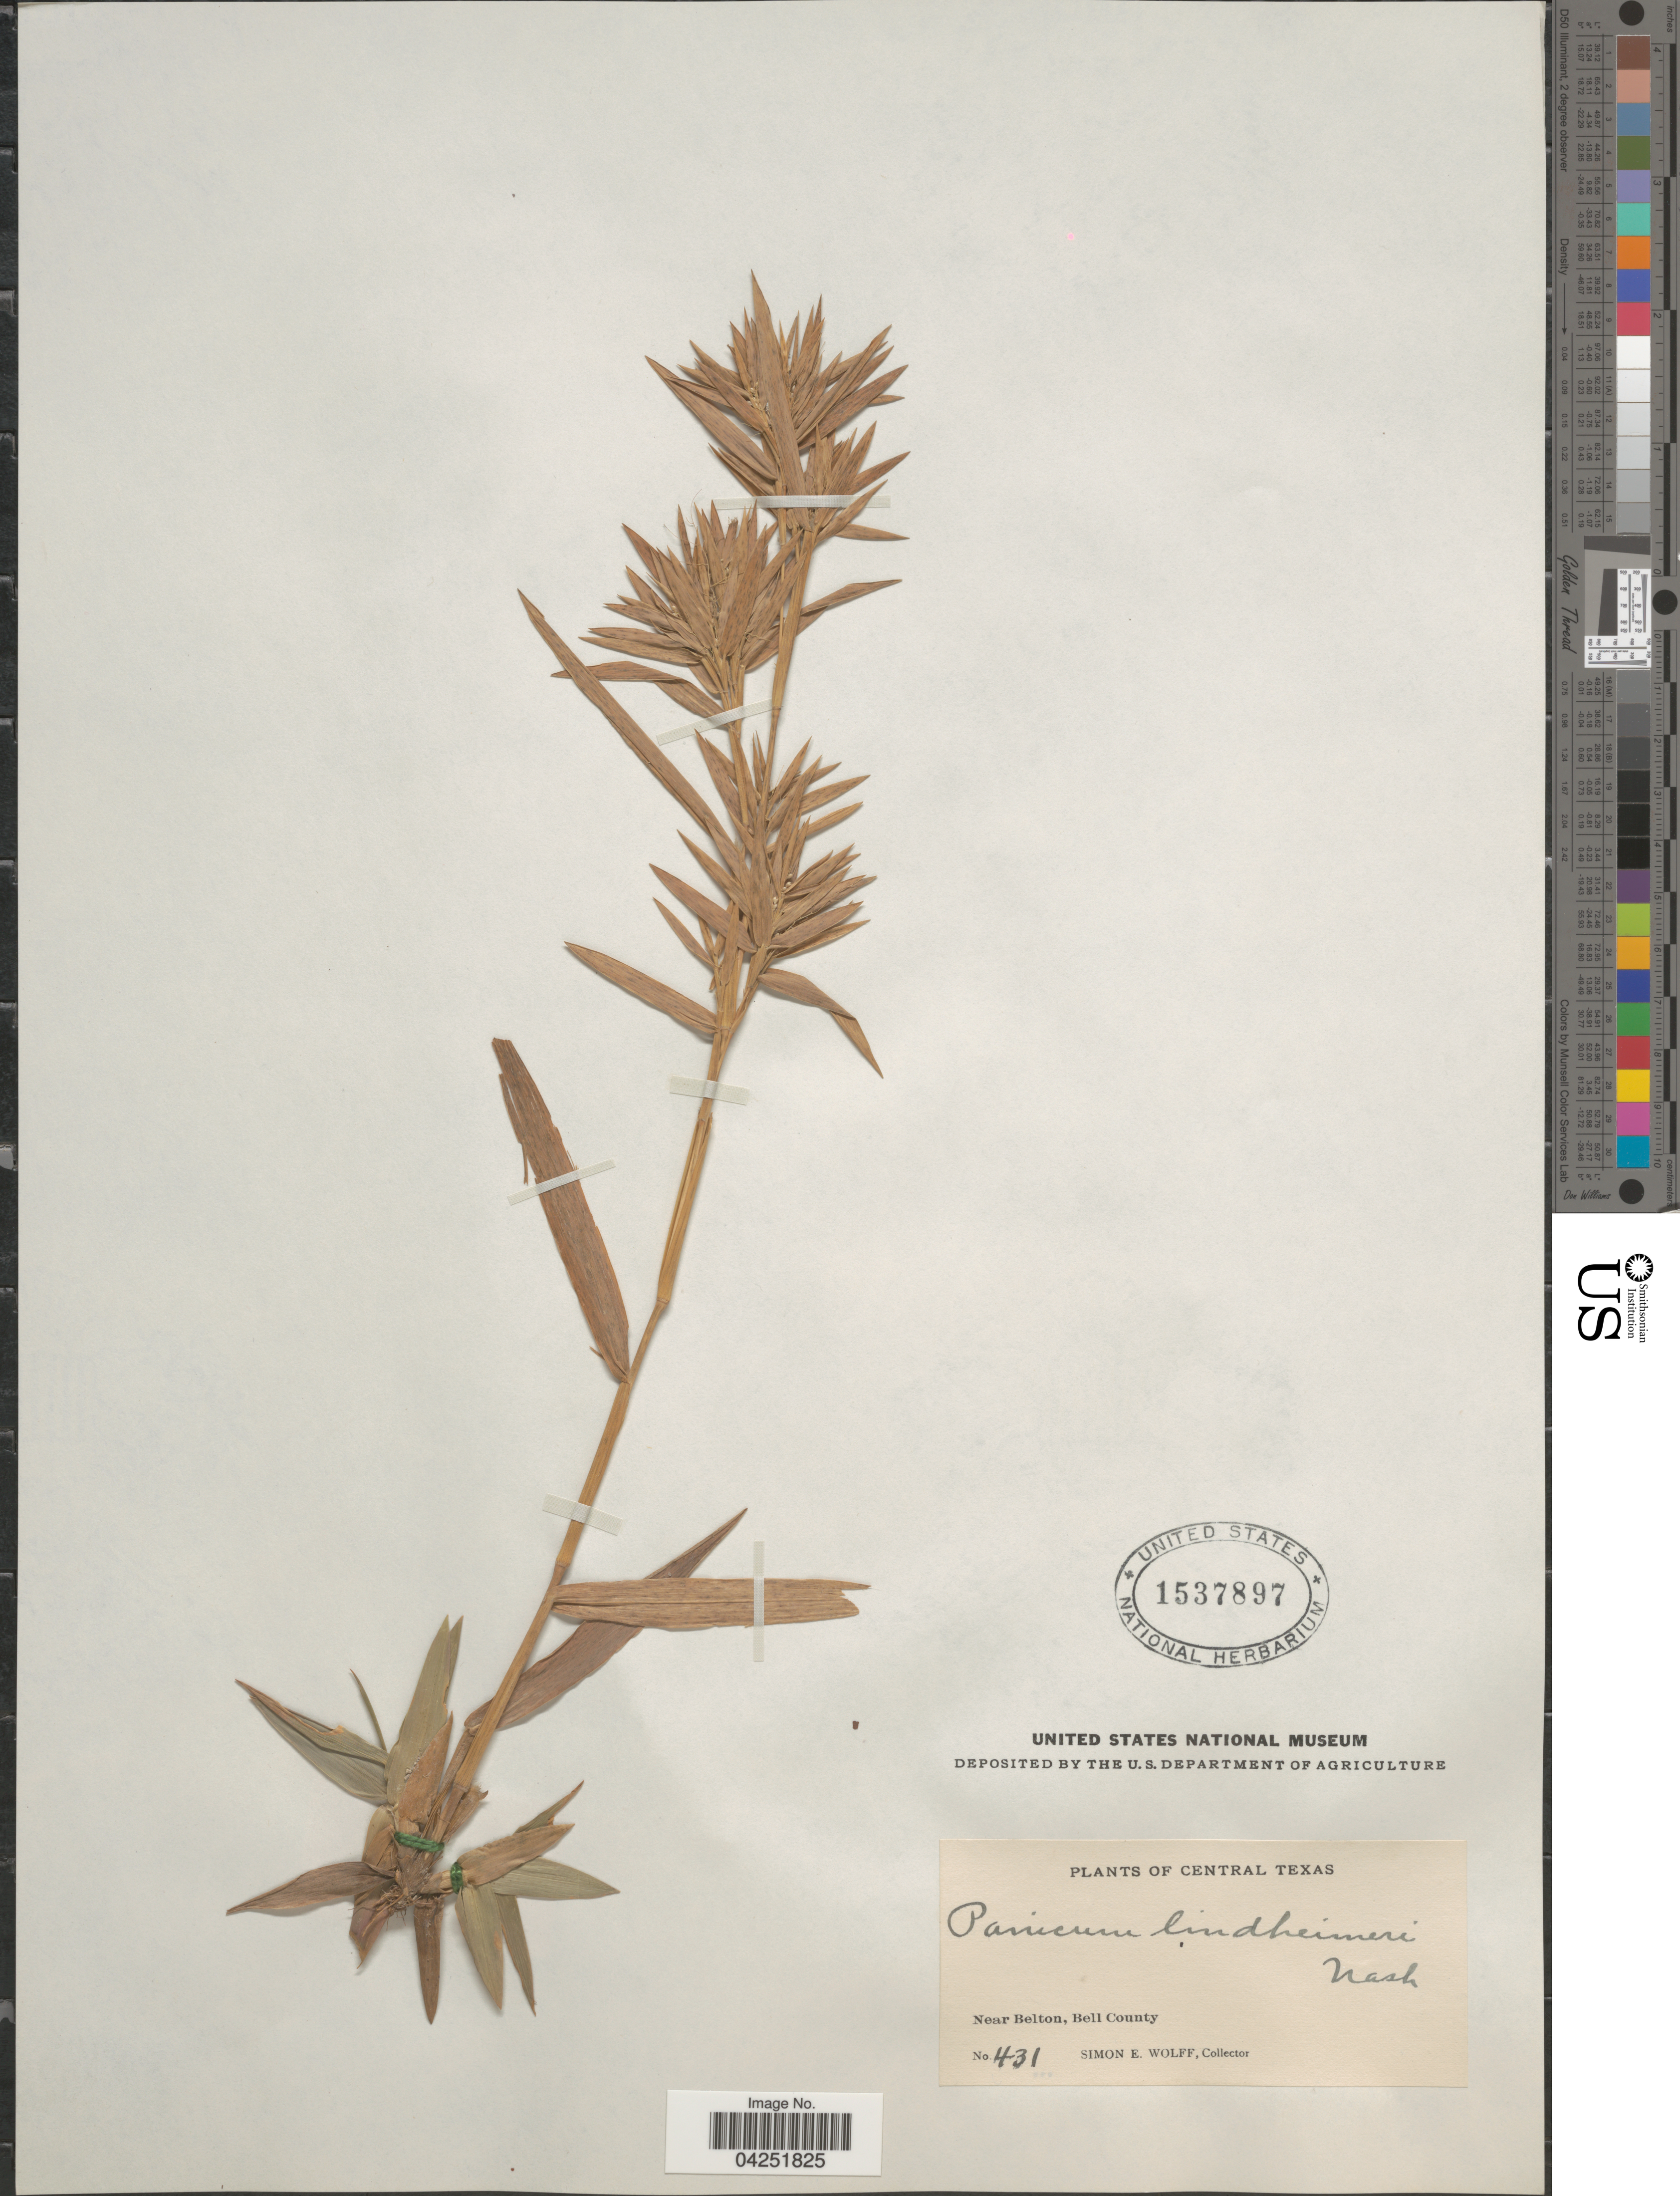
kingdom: Plantae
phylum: Tracheophyta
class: Liliopsida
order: Poales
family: Poaceae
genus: Dichanthelium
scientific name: Dichanthelium acuminatum var. lindheimeri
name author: (Nash) Gould & C.A. Clark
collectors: S. E. Wolff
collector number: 431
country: United States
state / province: Texas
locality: Central Texas. Near Belton, Bell County.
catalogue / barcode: US 1537897